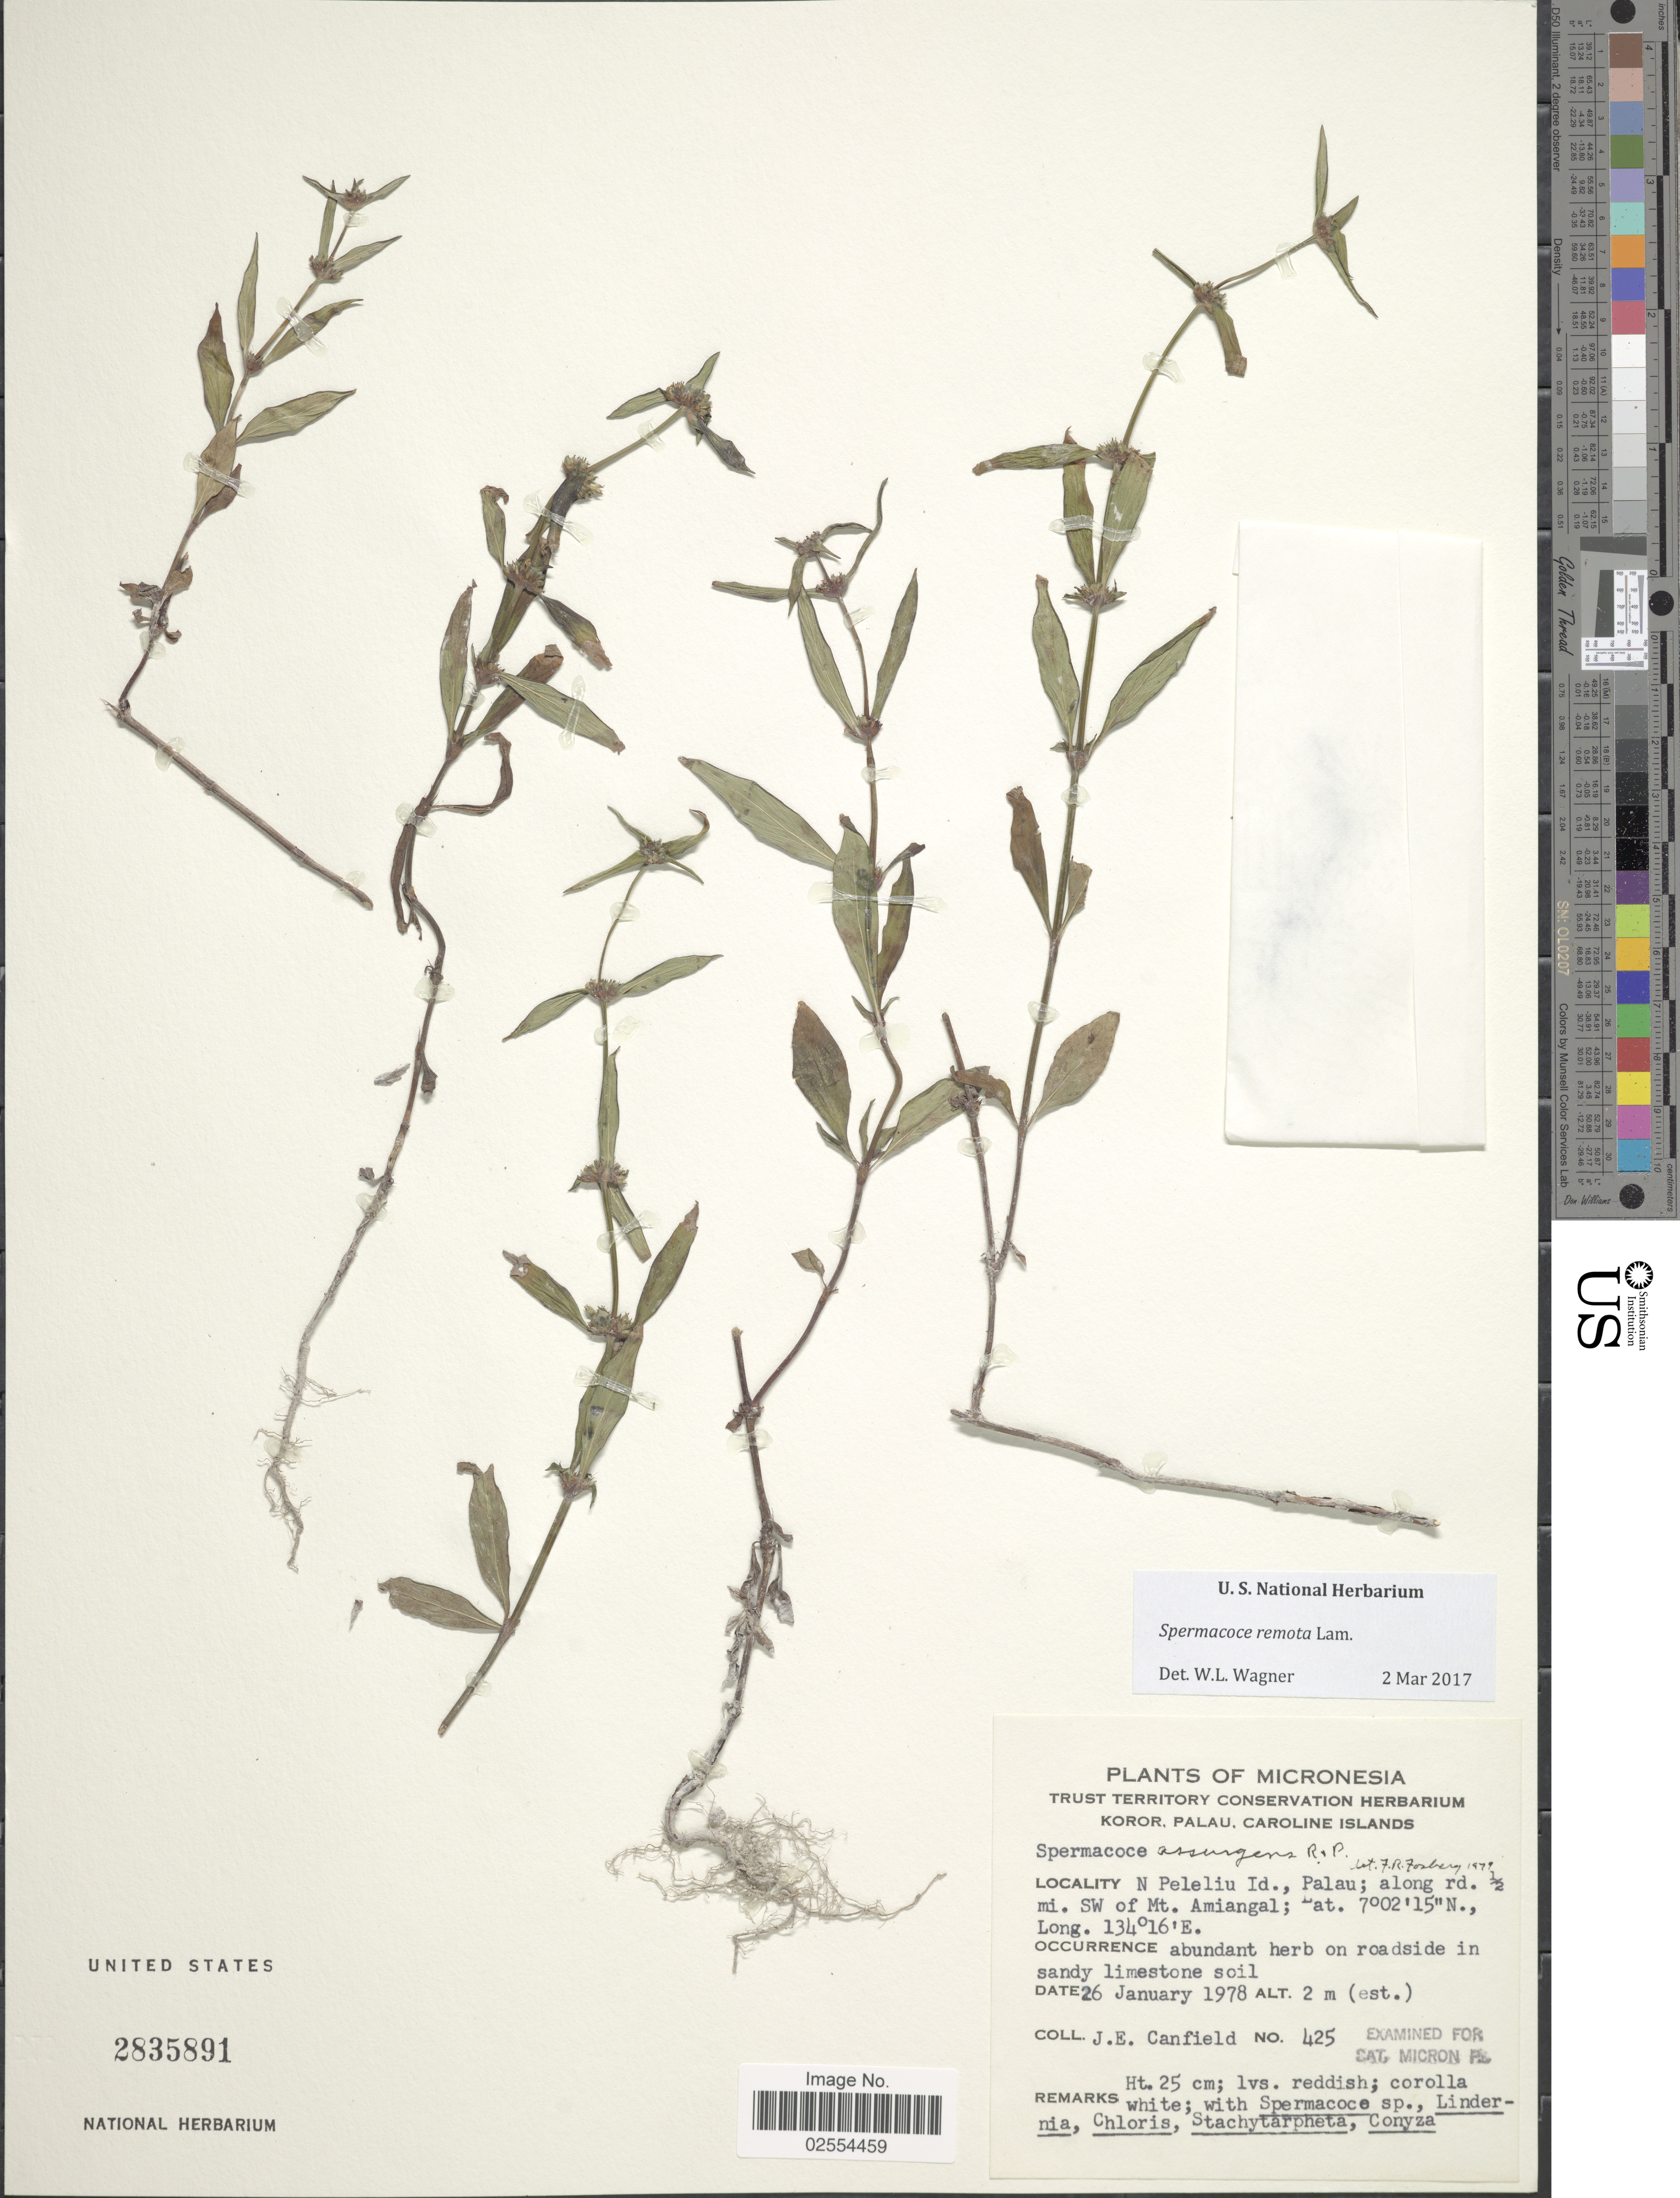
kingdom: Plantae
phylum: Tracheophyta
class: Magnoliopsida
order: Gentianales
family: Rubiaceae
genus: Spermacoce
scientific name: Spermacoce remota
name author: Lam.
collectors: J. E. Canfield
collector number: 425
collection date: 1978-01-26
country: Palau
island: Beliliou [Peleliu]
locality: N Peleliu Id., Palau; along rd. 1/2 mi. SW of Mt. Amiangal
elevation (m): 2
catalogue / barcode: US 2835891